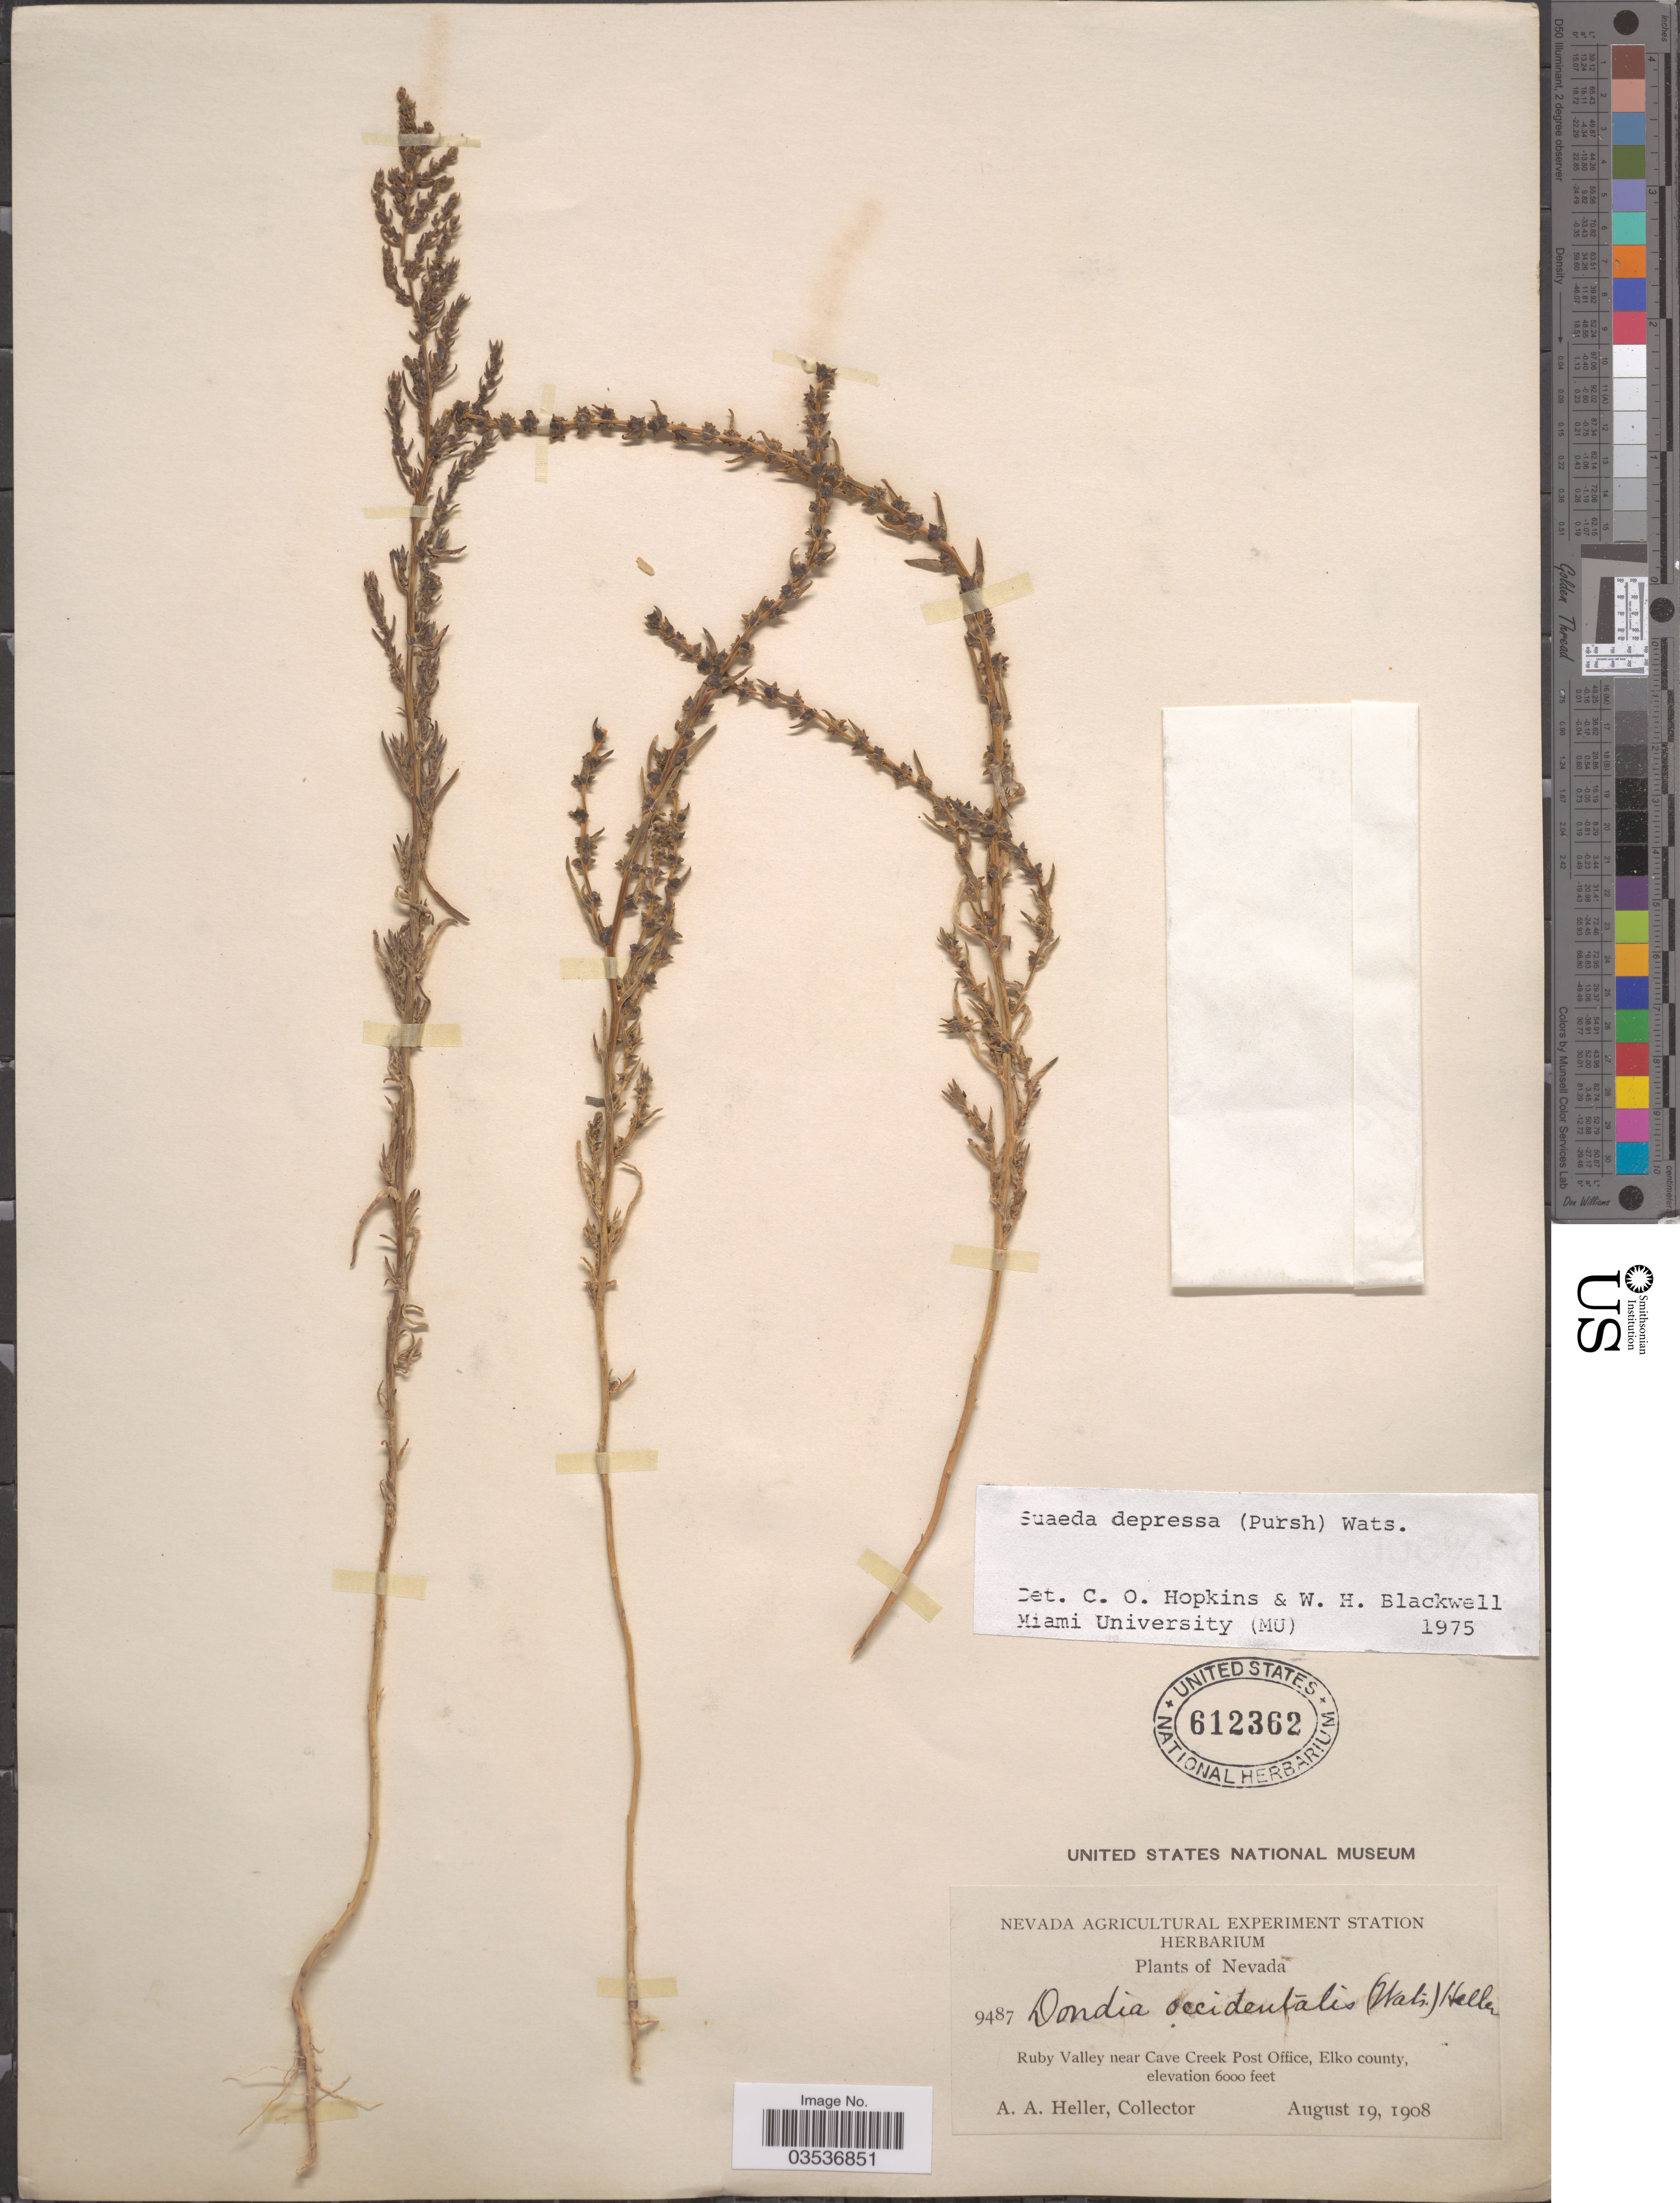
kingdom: Plantae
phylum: Tracheophyta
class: Magnoliopsida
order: Caryophyllales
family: Amaranthaceae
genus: Suaeda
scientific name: Suaeda depressa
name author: (Pursh) S. Watson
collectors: A. A. Heller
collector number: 9487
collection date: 1908-08-19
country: United States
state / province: Nevada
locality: Ruby Valley near Cave Creek Post Office, Elko county.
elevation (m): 1829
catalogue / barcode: US 612362